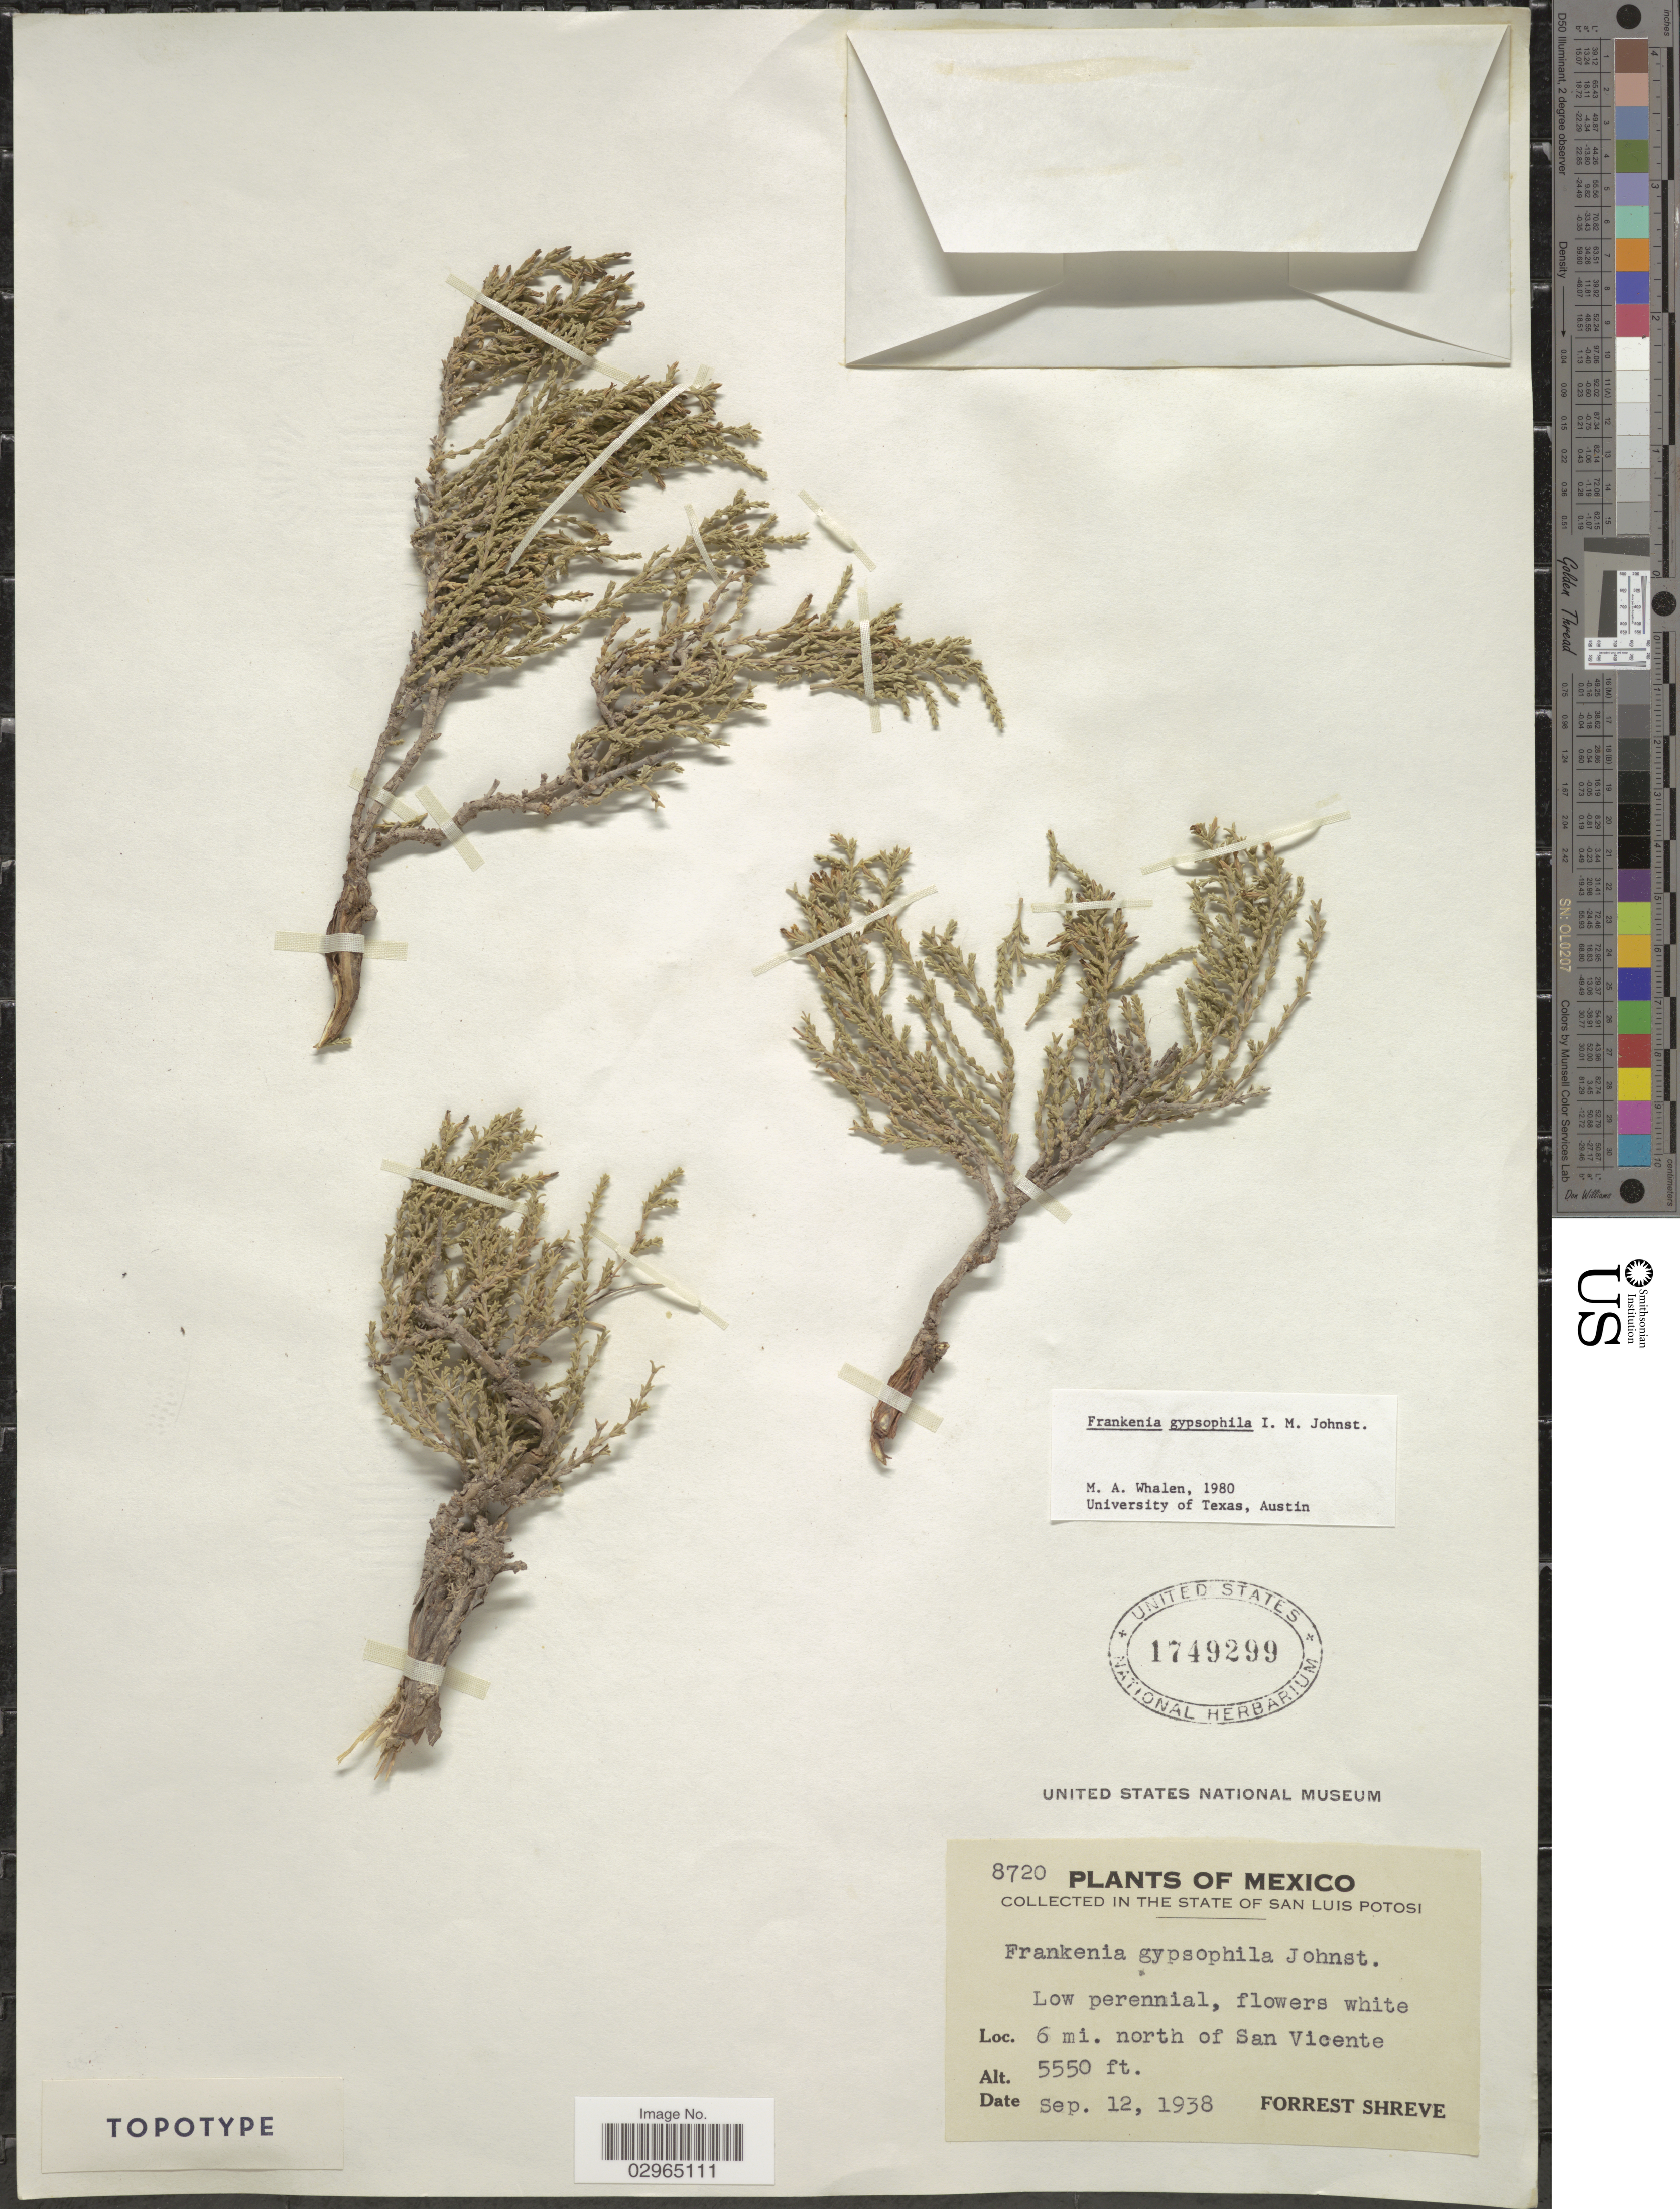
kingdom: Plantae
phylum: Tracheophyta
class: Magnoliopsida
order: Caryophyllales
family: Frankeniaceae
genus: Frankenia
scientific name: Frankenia gypsophila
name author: I.M. Johnst.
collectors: F. Shreve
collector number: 8720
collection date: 1938-09-12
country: Mexico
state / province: San Luis Potosí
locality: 6 mi. north of San Vicente.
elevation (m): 1692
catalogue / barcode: US 1749299